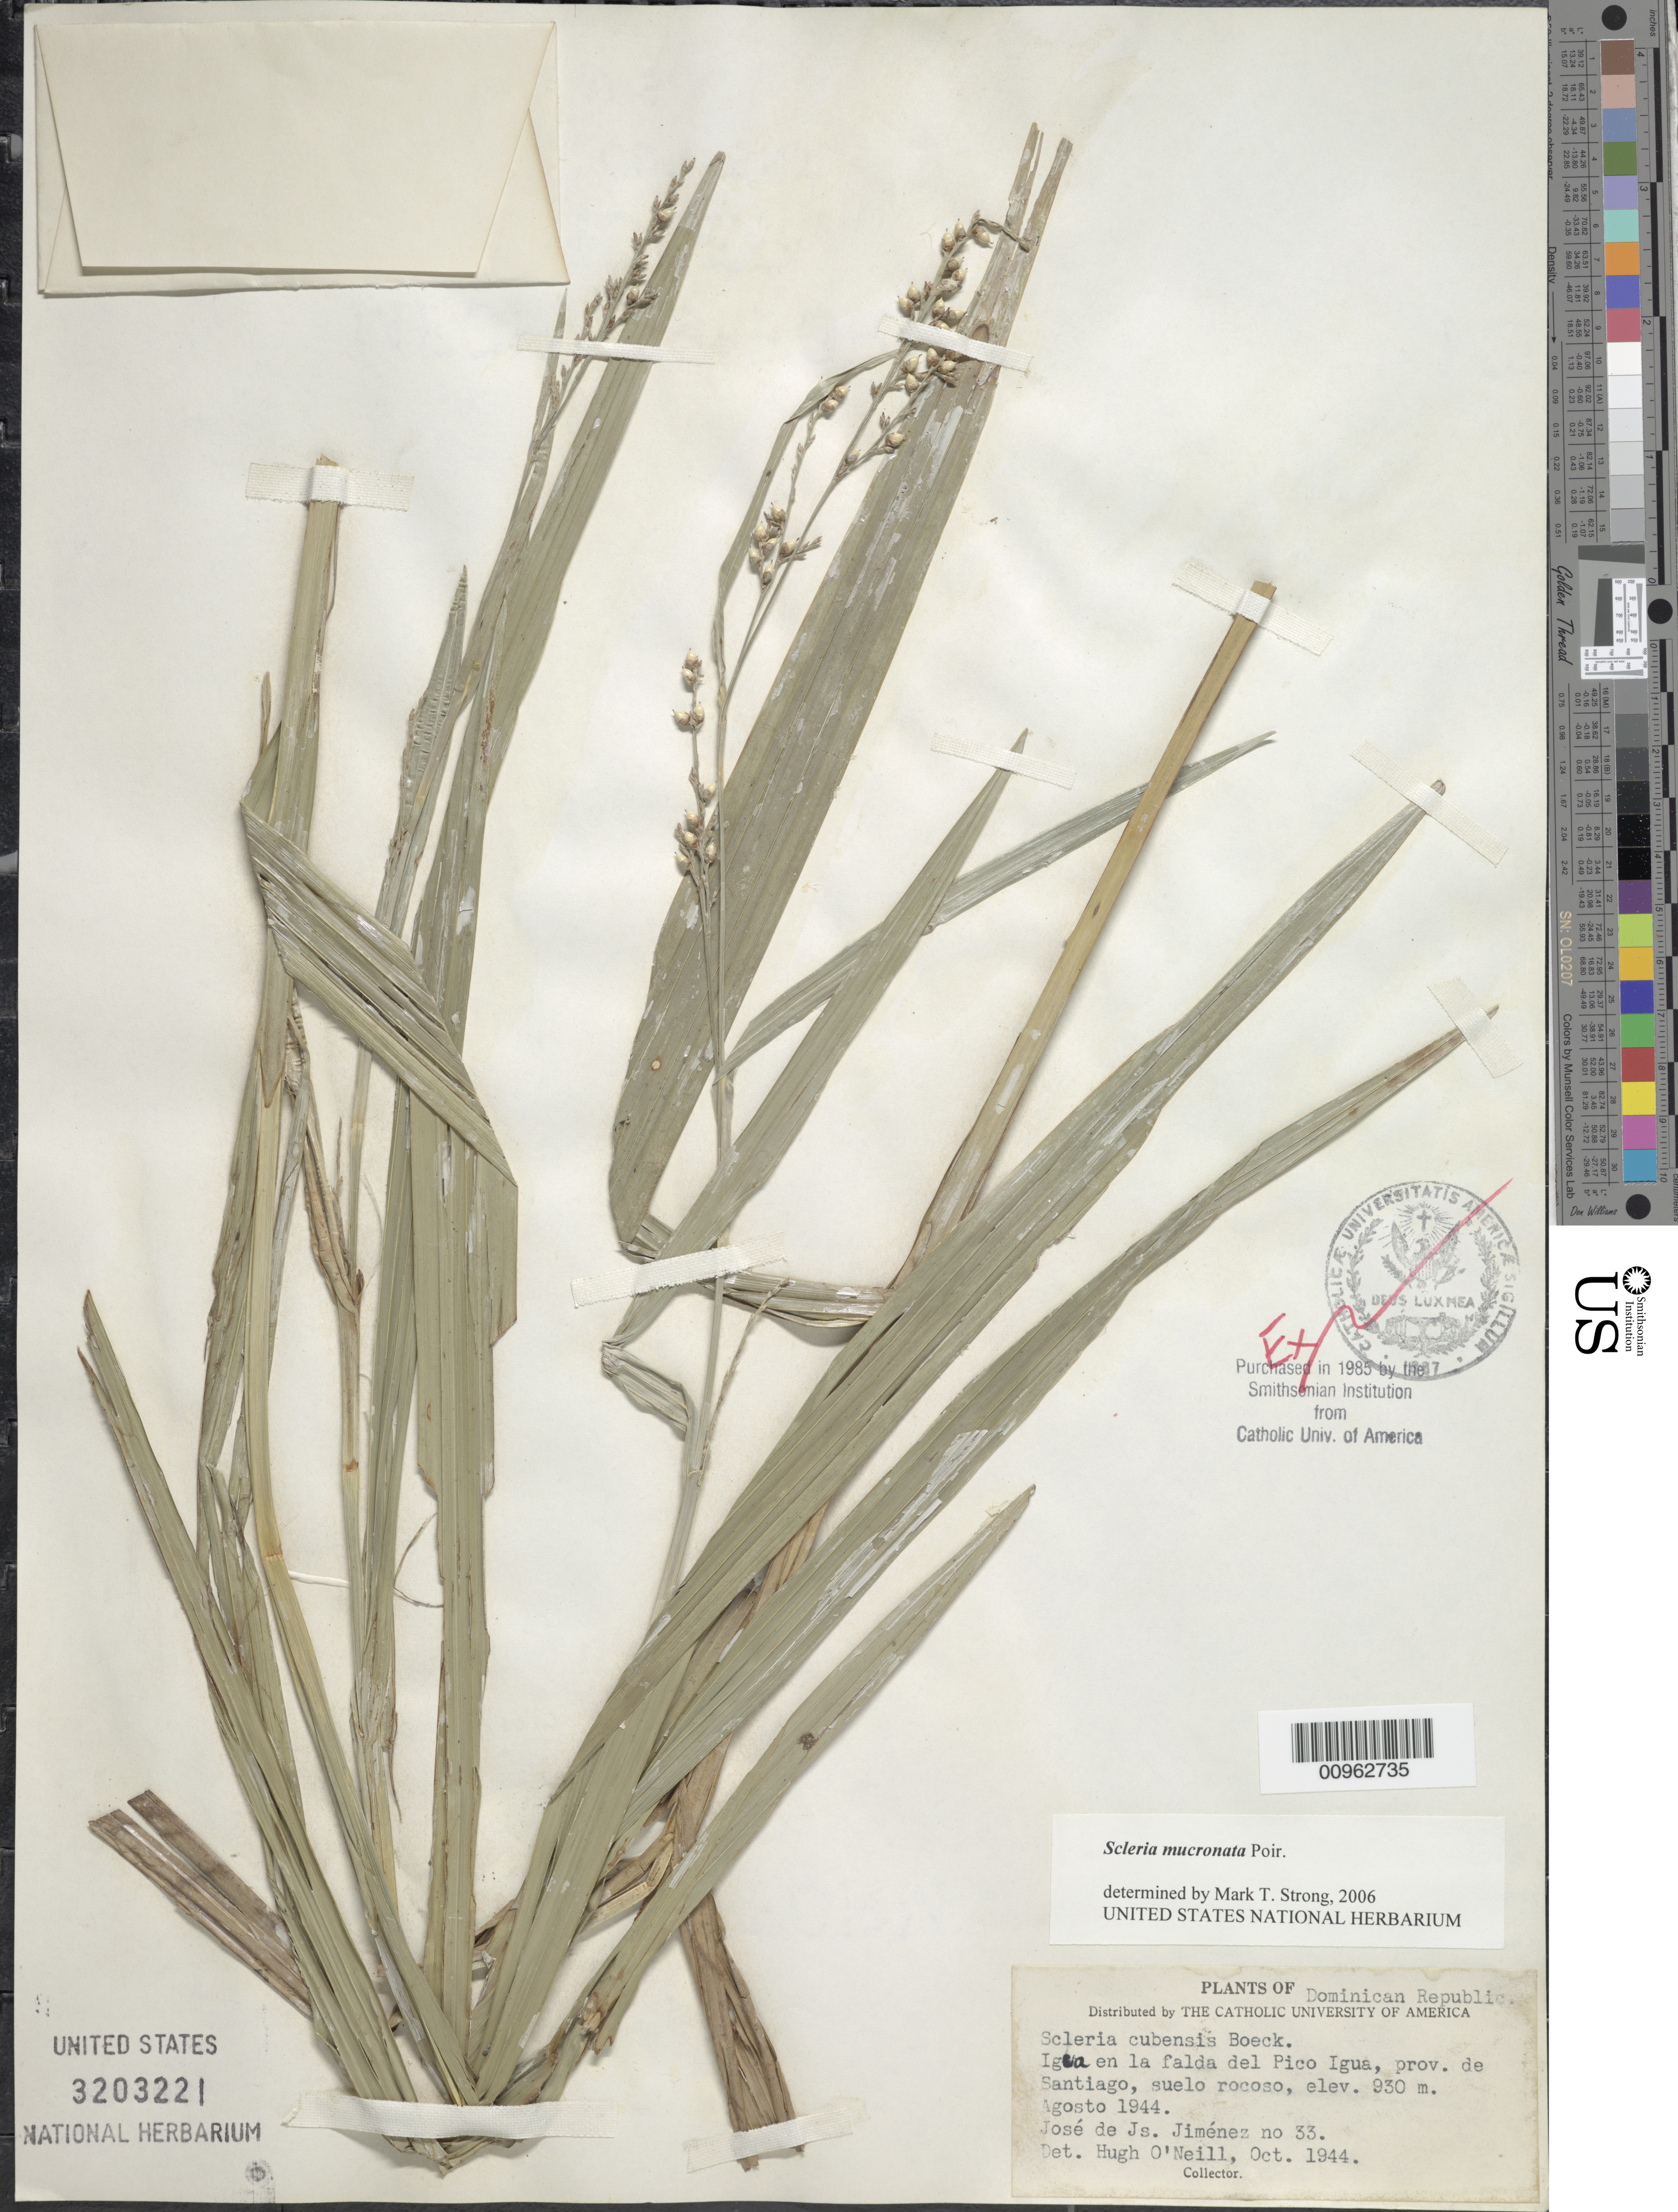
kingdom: Plantae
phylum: Tracheophyta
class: Liliopsida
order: Poales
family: Cyperaceae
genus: Scleria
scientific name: Scleria mucronata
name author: Poir.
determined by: Strong, M. T., (US), Smithsonian Institution - National Museum of Natural History (UNITED STATES)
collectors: J. J. Jiménez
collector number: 33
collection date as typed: Aug 1944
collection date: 1944-08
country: Dominican Republic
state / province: Santiago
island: Hispaniola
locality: Igua en la falda del Pico Igua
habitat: Suelo rocoso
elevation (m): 930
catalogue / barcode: US 3203221